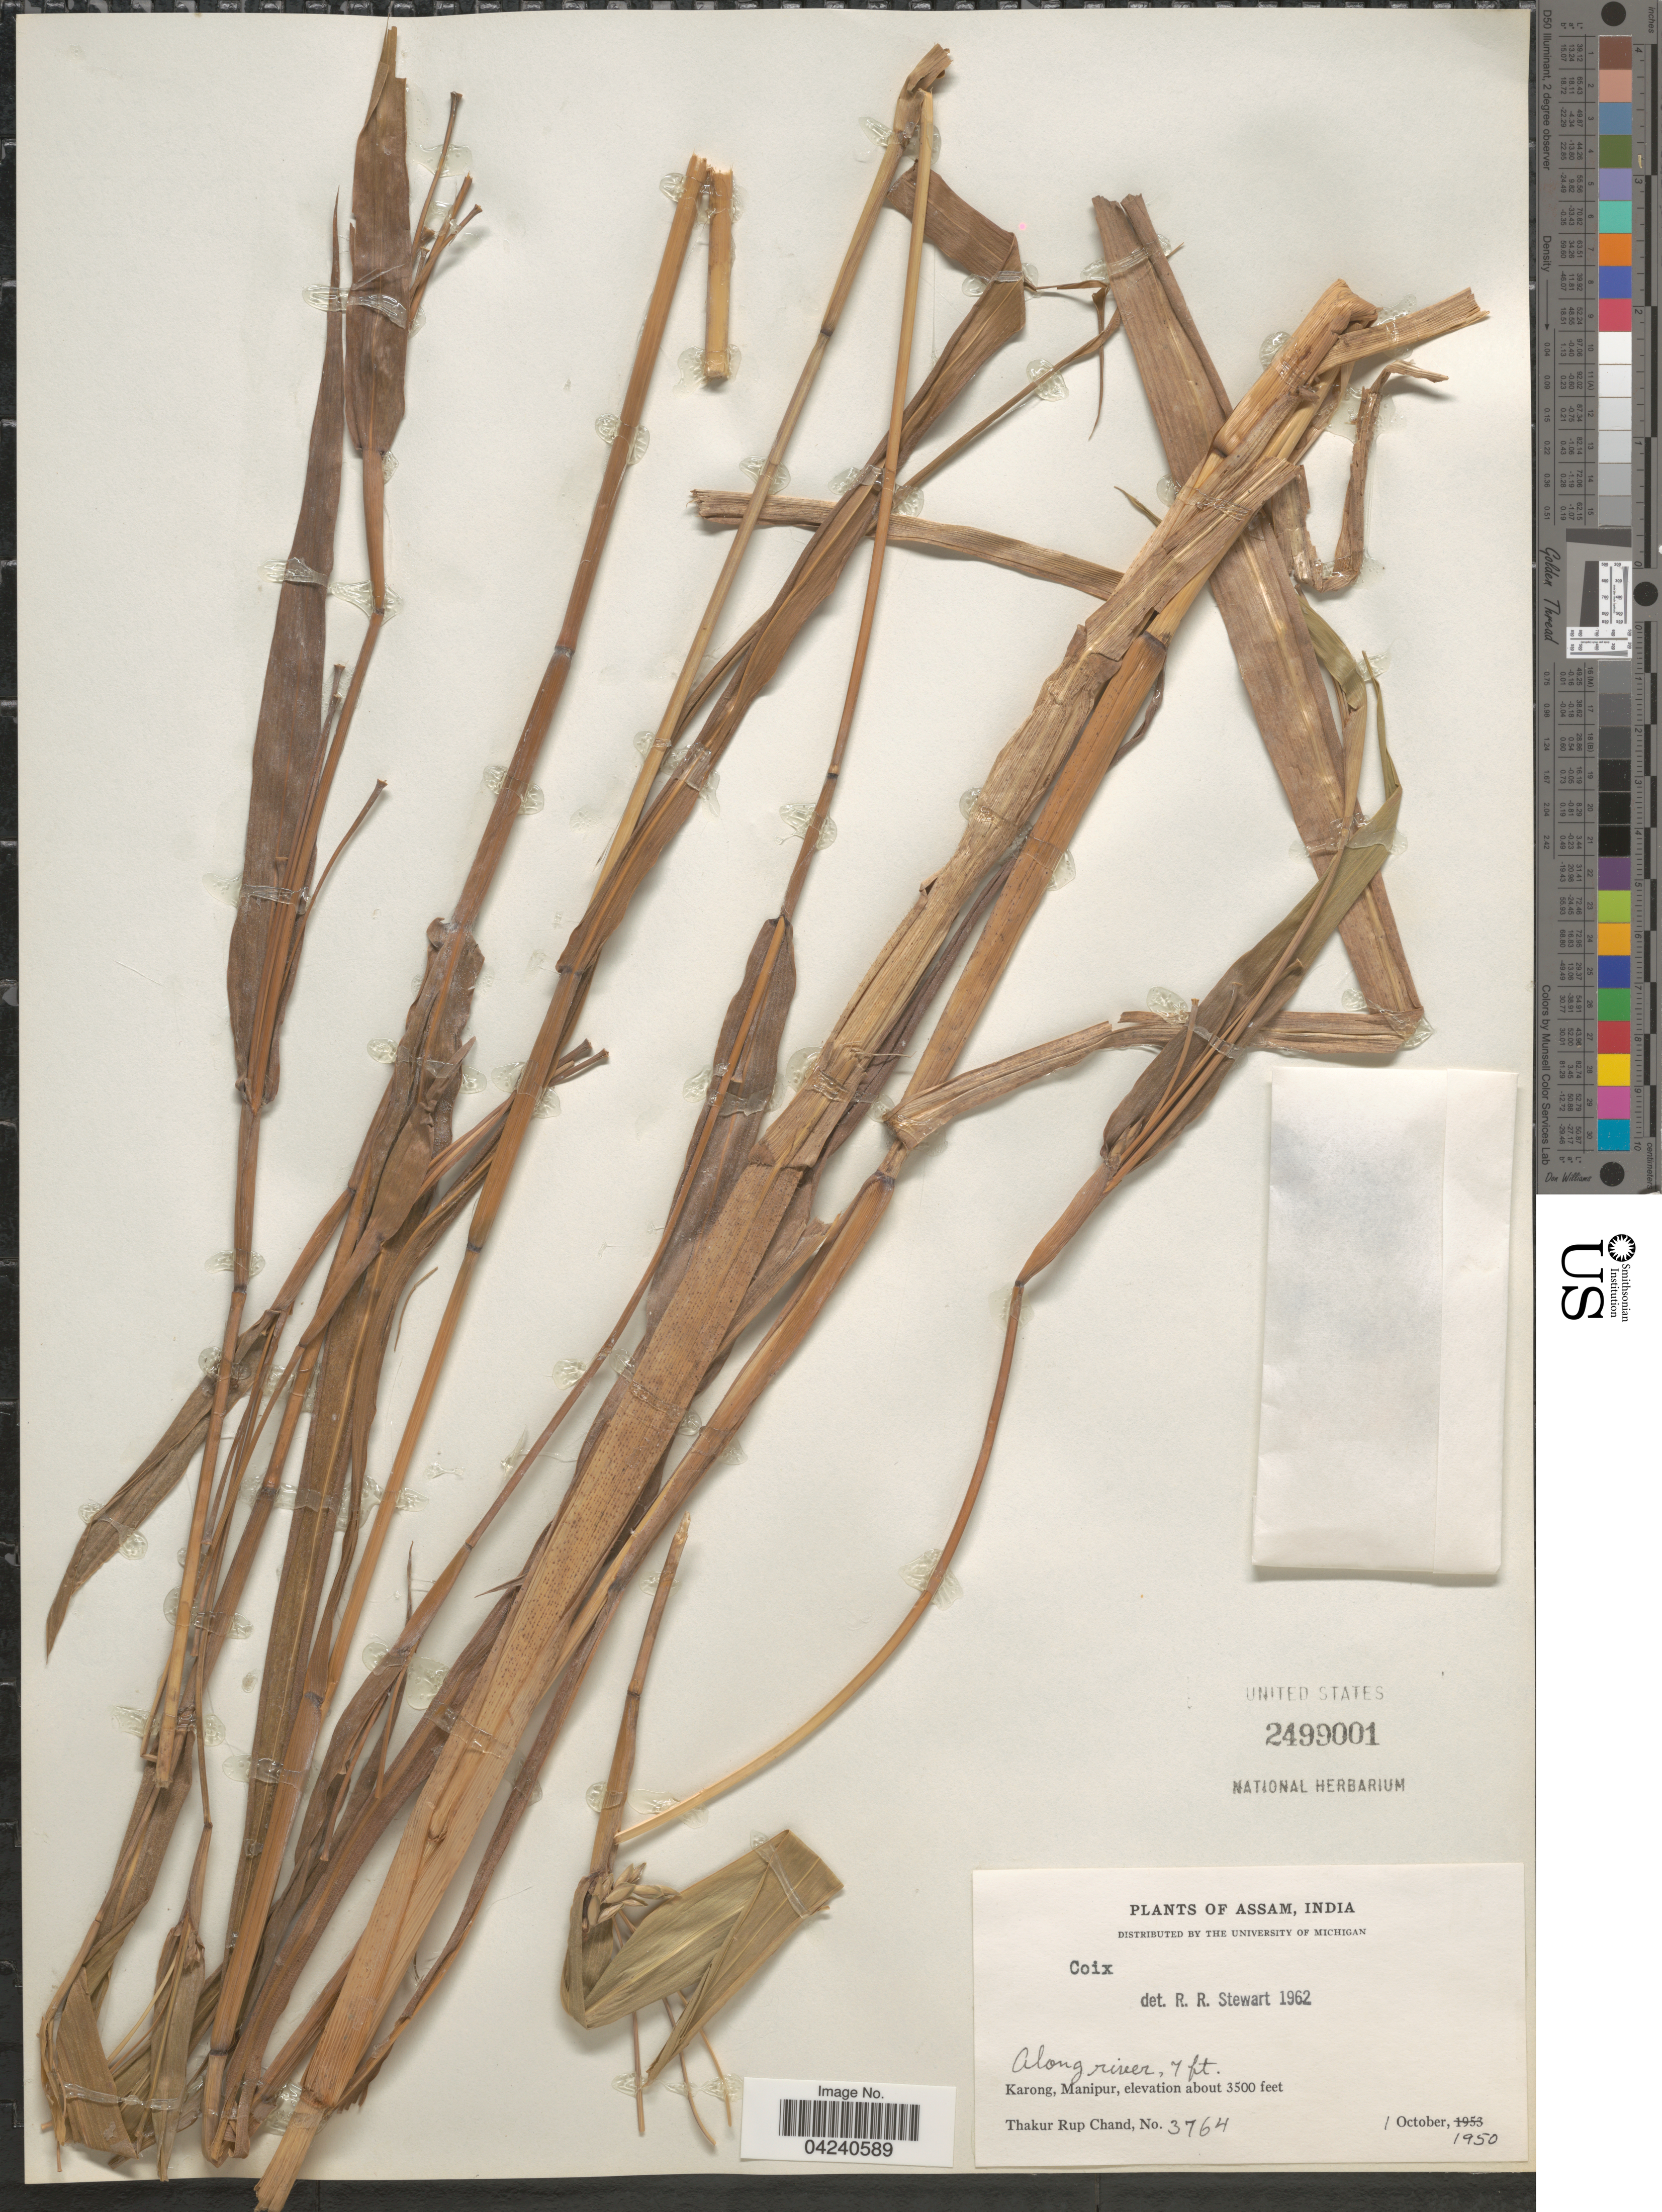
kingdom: Plantae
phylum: Tracheophyta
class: Liliopsida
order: Poales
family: Poaceae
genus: Coix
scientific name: Coix lacryma-jobi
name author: L.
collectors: T. R. Chand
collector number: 3764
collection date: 1950-10-01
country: India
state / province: Manipur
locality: Karong, Manipur.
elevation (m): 1067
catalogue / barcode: US 2499001